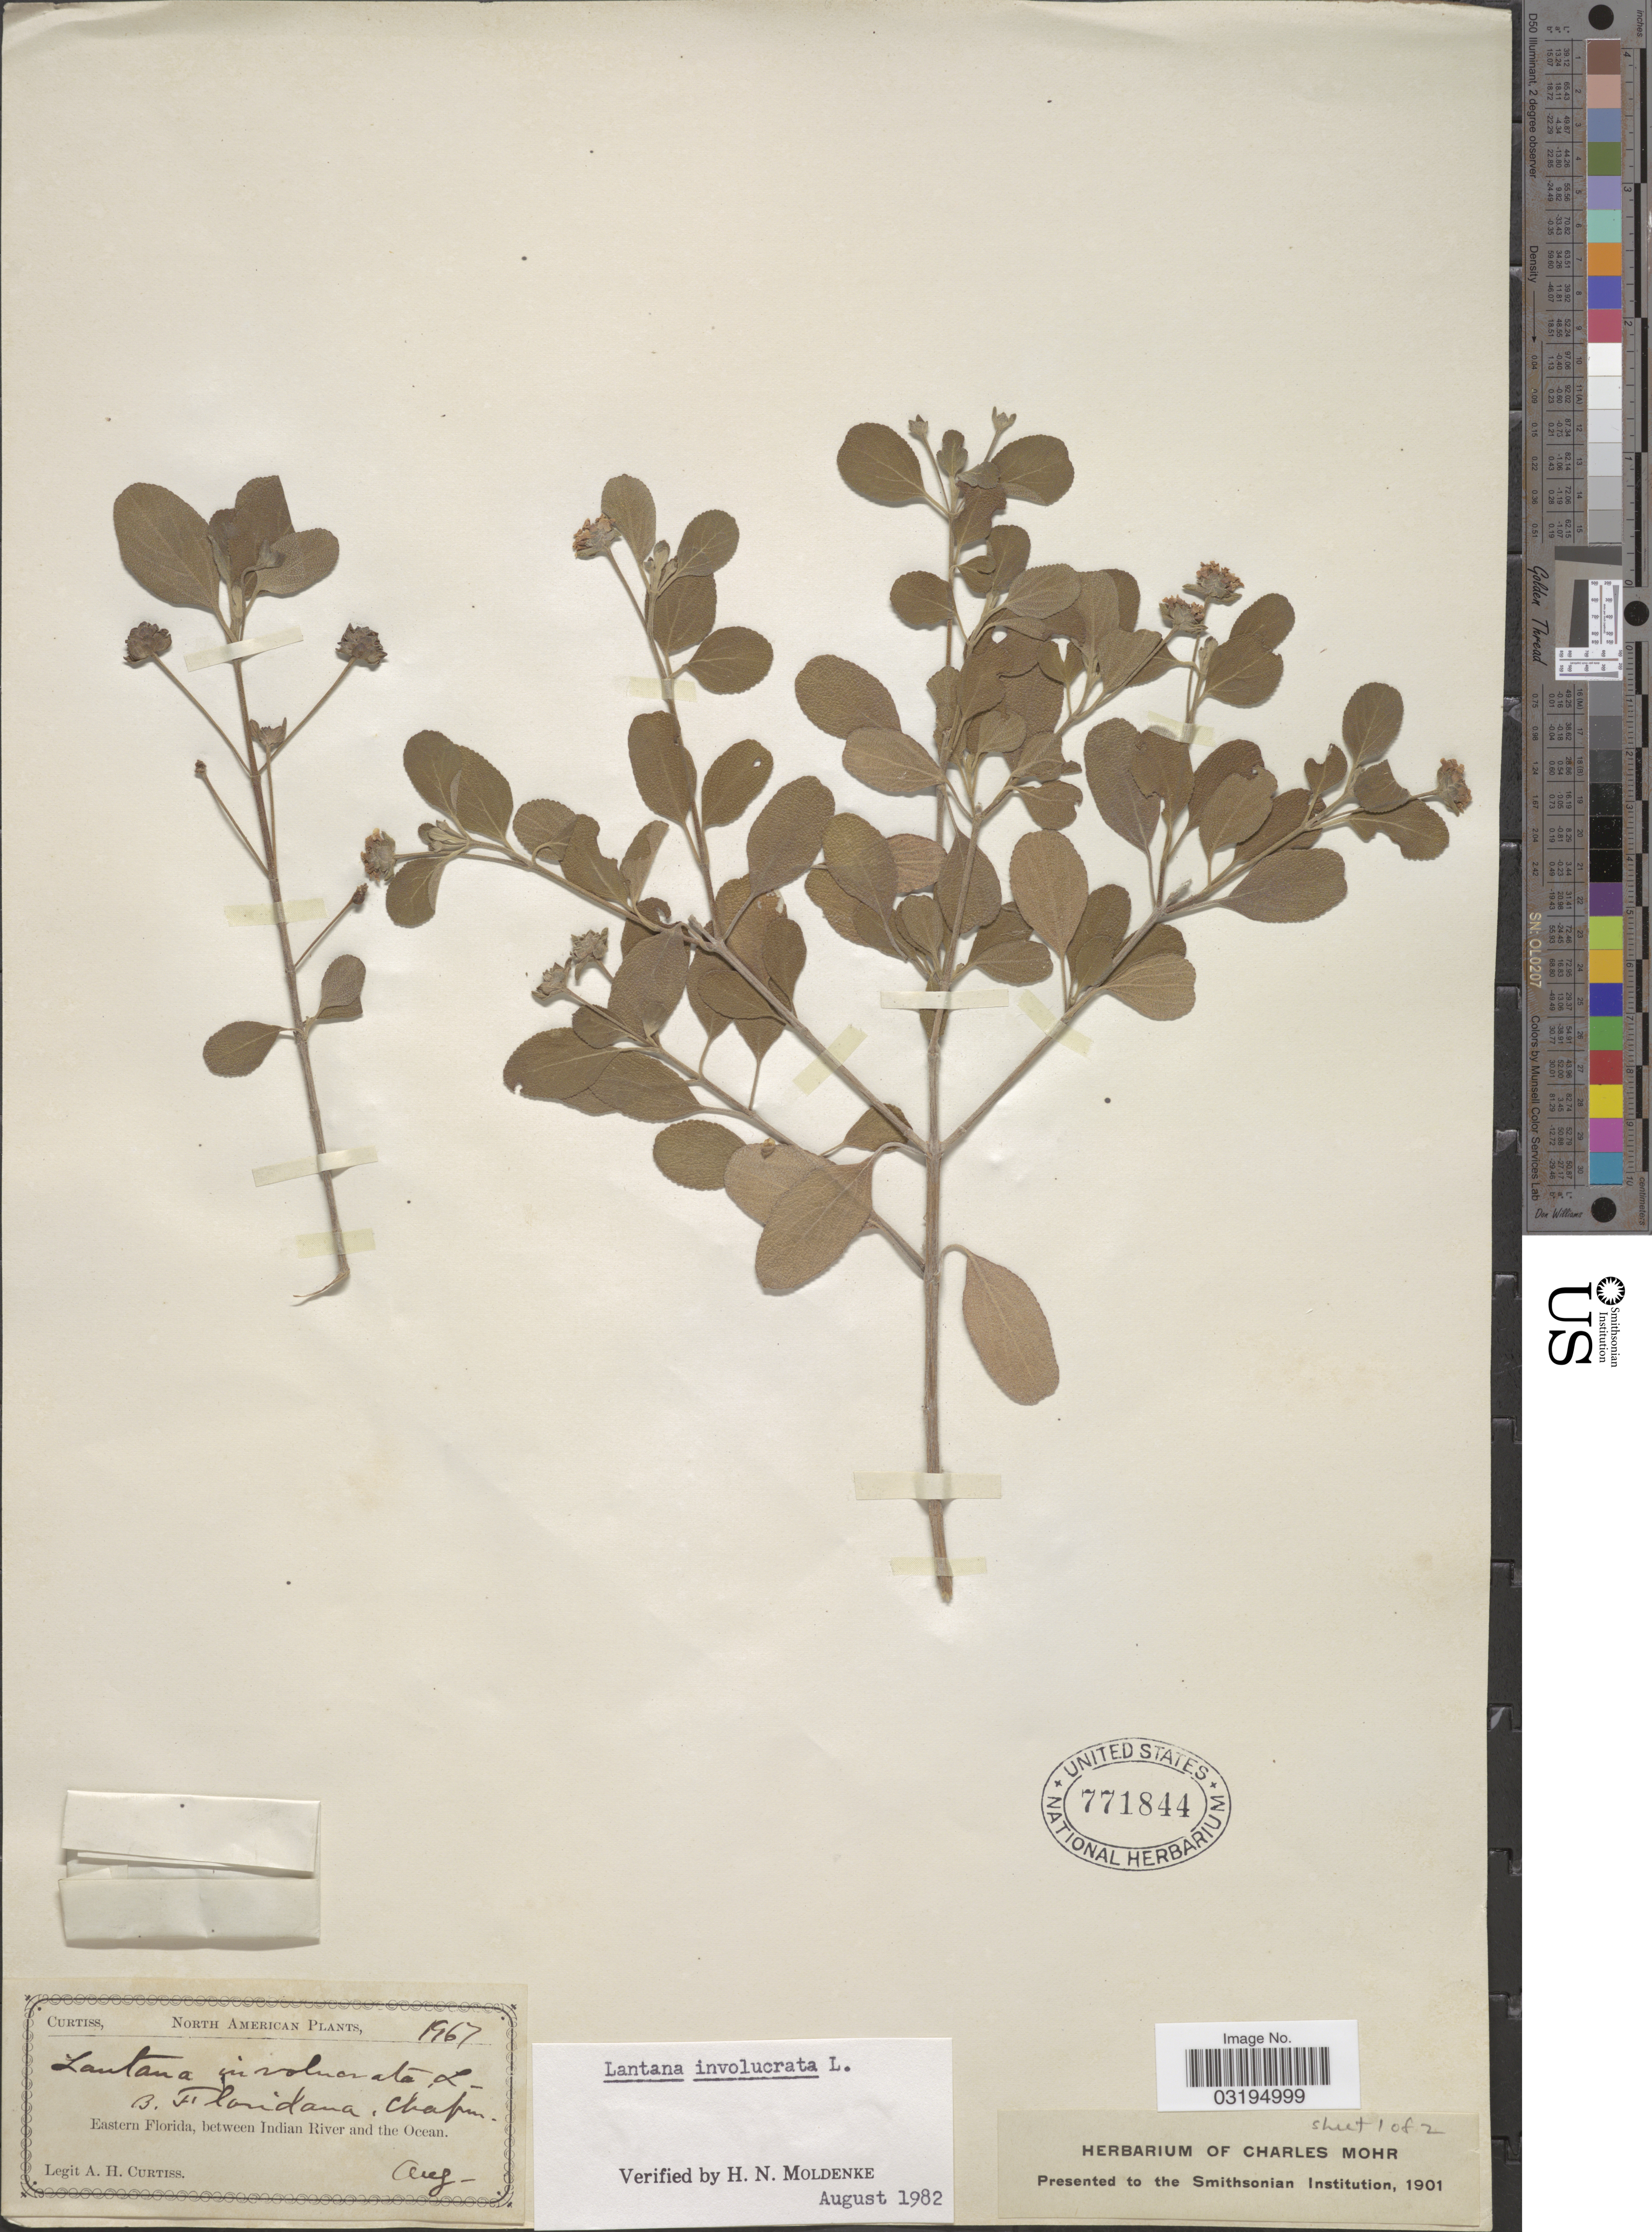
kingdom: Plantae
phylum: Tracheophyta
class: Magnoliopsida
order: Lamiales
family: Verbenaceae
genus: Lantana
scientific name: Lantana involucrata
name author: L.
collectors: A. H. Curtiss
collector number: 1967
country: United States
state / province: Florida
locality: Eastern Florida, between Indian River and the Ocean.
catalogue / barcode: US 771844